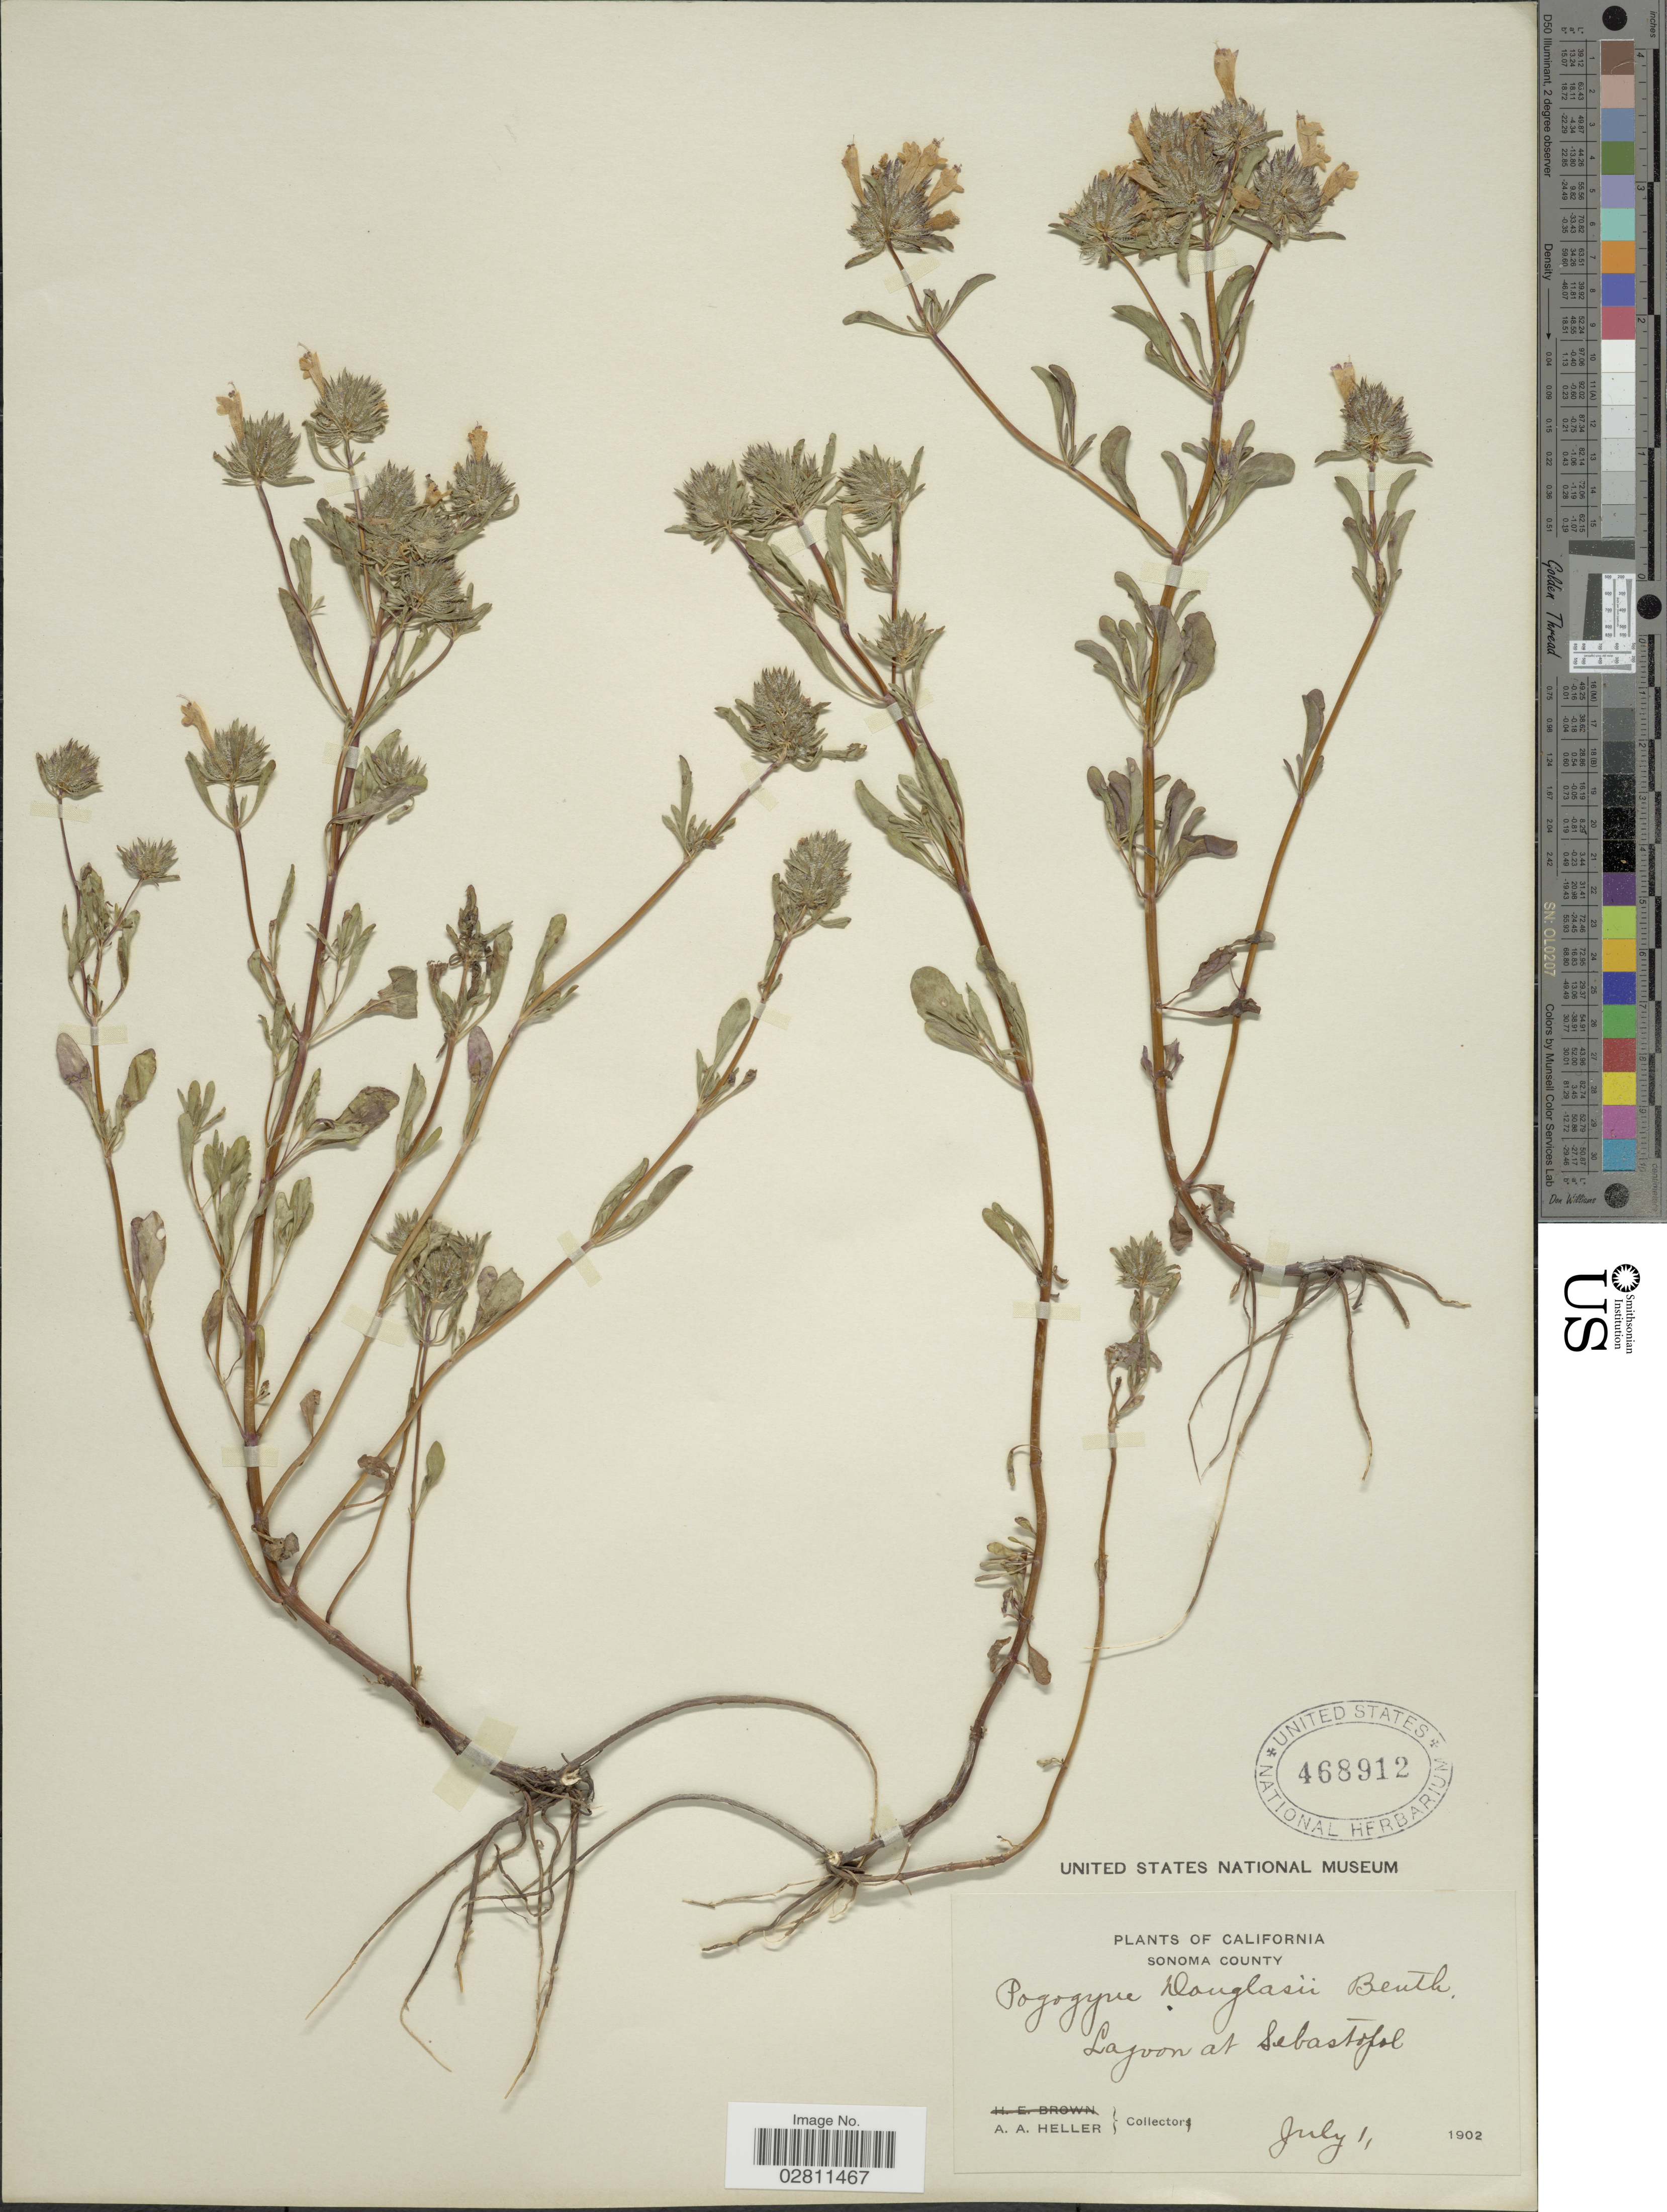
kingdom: Plantae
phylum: Tracheophyta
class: Magnoliopsida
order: Lamiales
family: Lamiaceae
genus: Pogogyne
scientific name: Pogogyne douglasii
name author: Benth.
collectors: A. A. Heller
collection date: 1902-07-01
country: United States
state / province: California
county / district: Sonoma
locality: Sonoma County. Lagoon at Sebastopol.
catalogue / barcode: US 468912